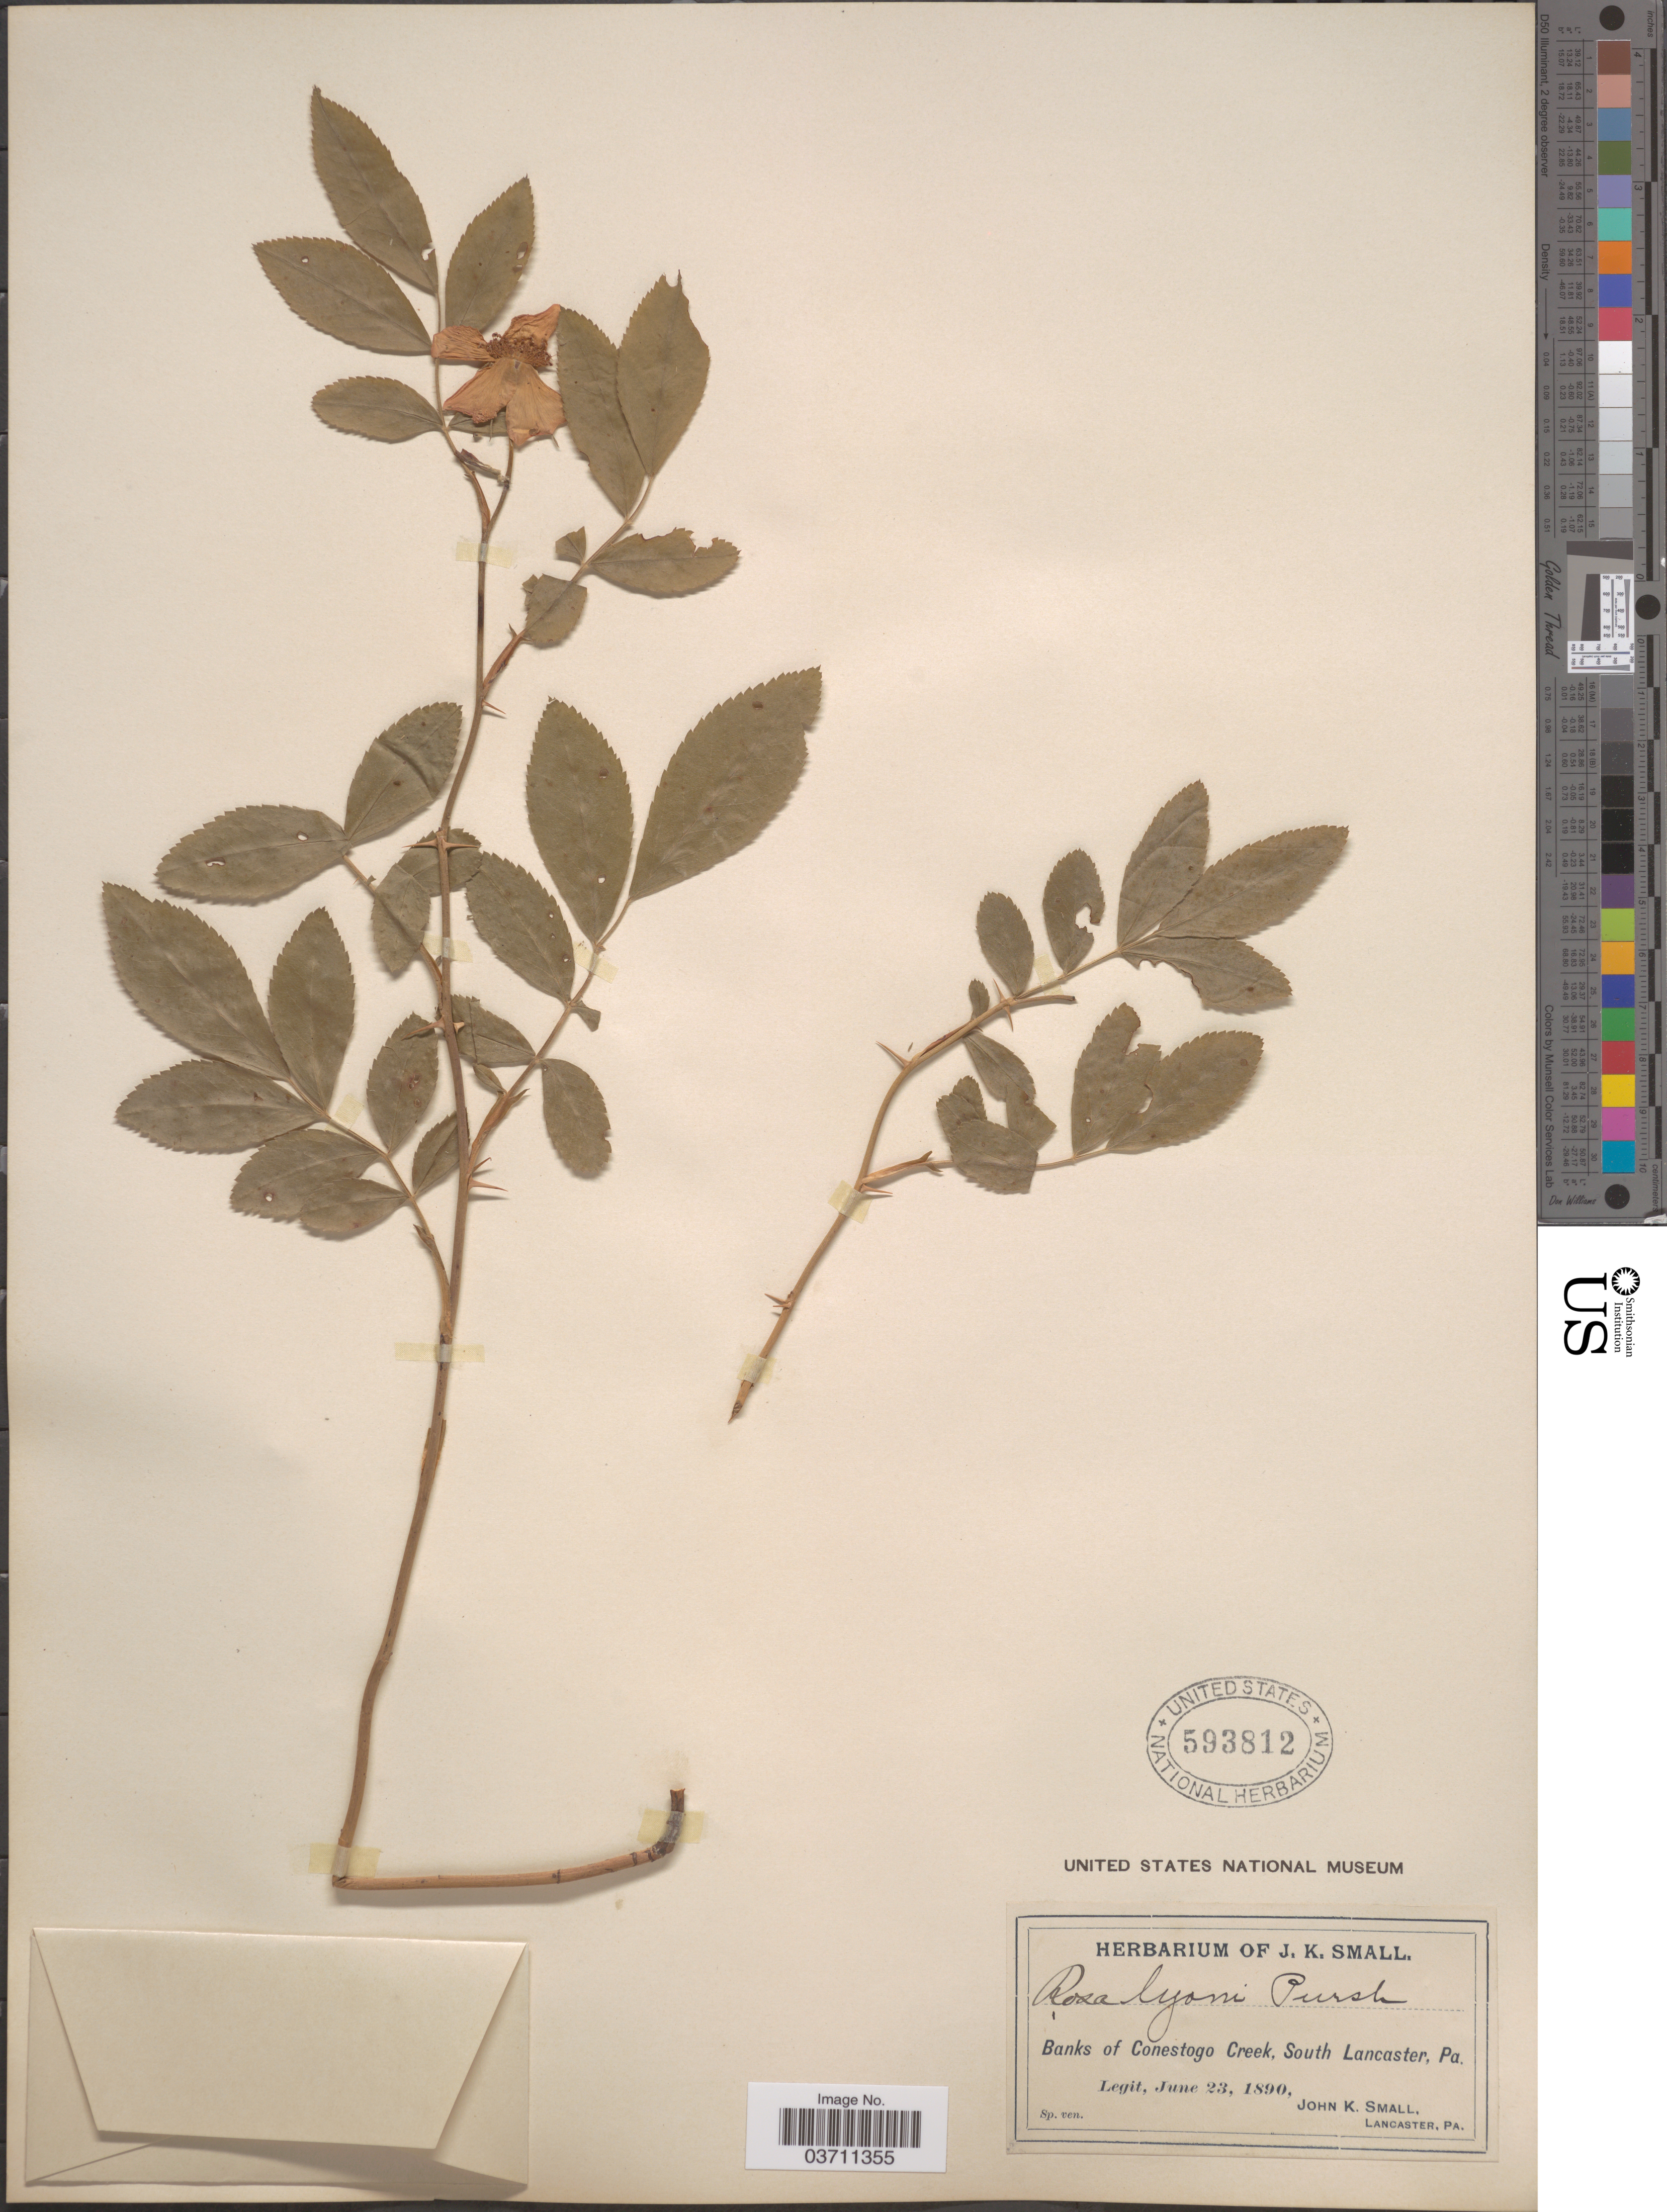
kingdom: Plantae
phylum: Tracheophyta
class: Magnoliopsida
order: Rosales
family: Rosaceae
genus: Rosa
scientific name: Rosa lyoni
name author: Pursh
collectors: J. K. Small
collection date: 1890-06-23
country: United States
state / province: Pennsylvania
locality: Banks of Conestogo Creek, South Lancaster.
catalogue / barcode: US 593812